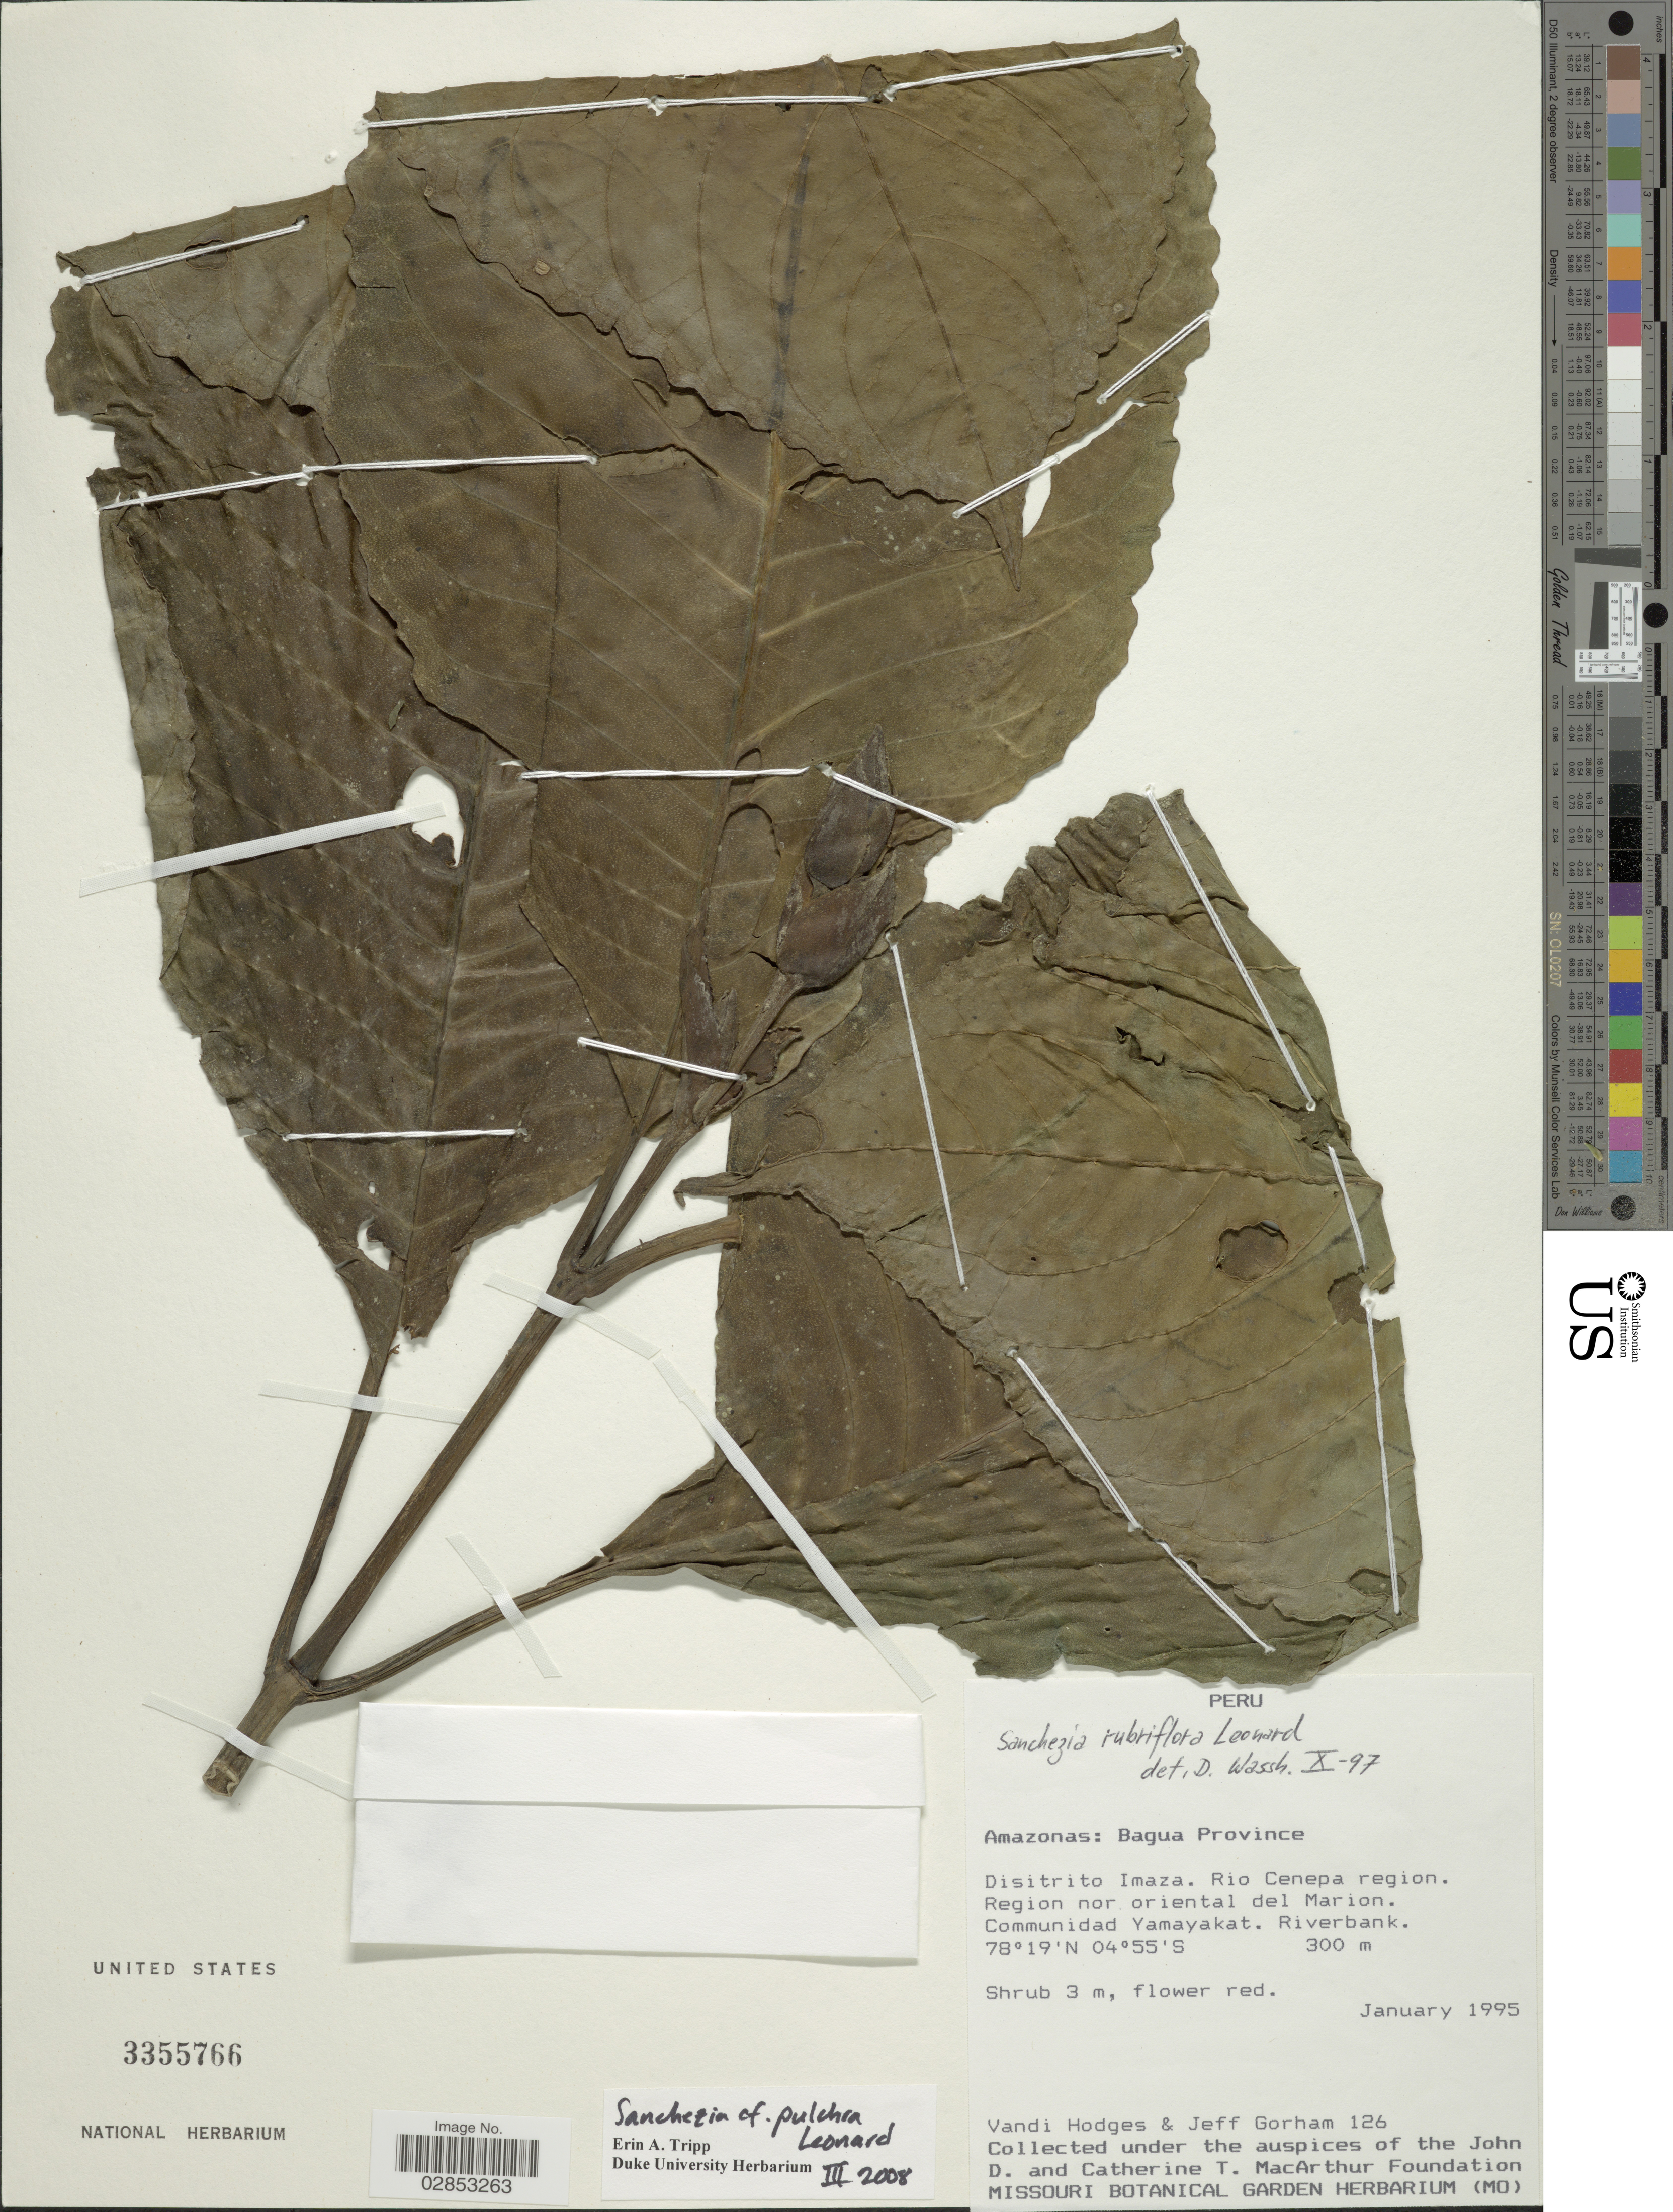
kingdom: Plantae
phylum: Tracheophyta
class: Magnoliopsida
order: Lamiales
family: Acanthaceae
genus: Sanchezia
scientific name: Sanchezia wurdackii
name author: Wassh.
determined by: Azevedo, Igor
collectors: V. Hodges & J. Gorham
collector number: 126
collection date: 1995-01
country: Peru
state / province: Amazonas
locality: Amazonas: Bagua Province, Disitrito Imaza, Rio Cenepa region, Region nor oriental del Marion, Communidad Yamayakat, Riverbank.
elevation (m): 300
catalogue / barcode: US 3355766